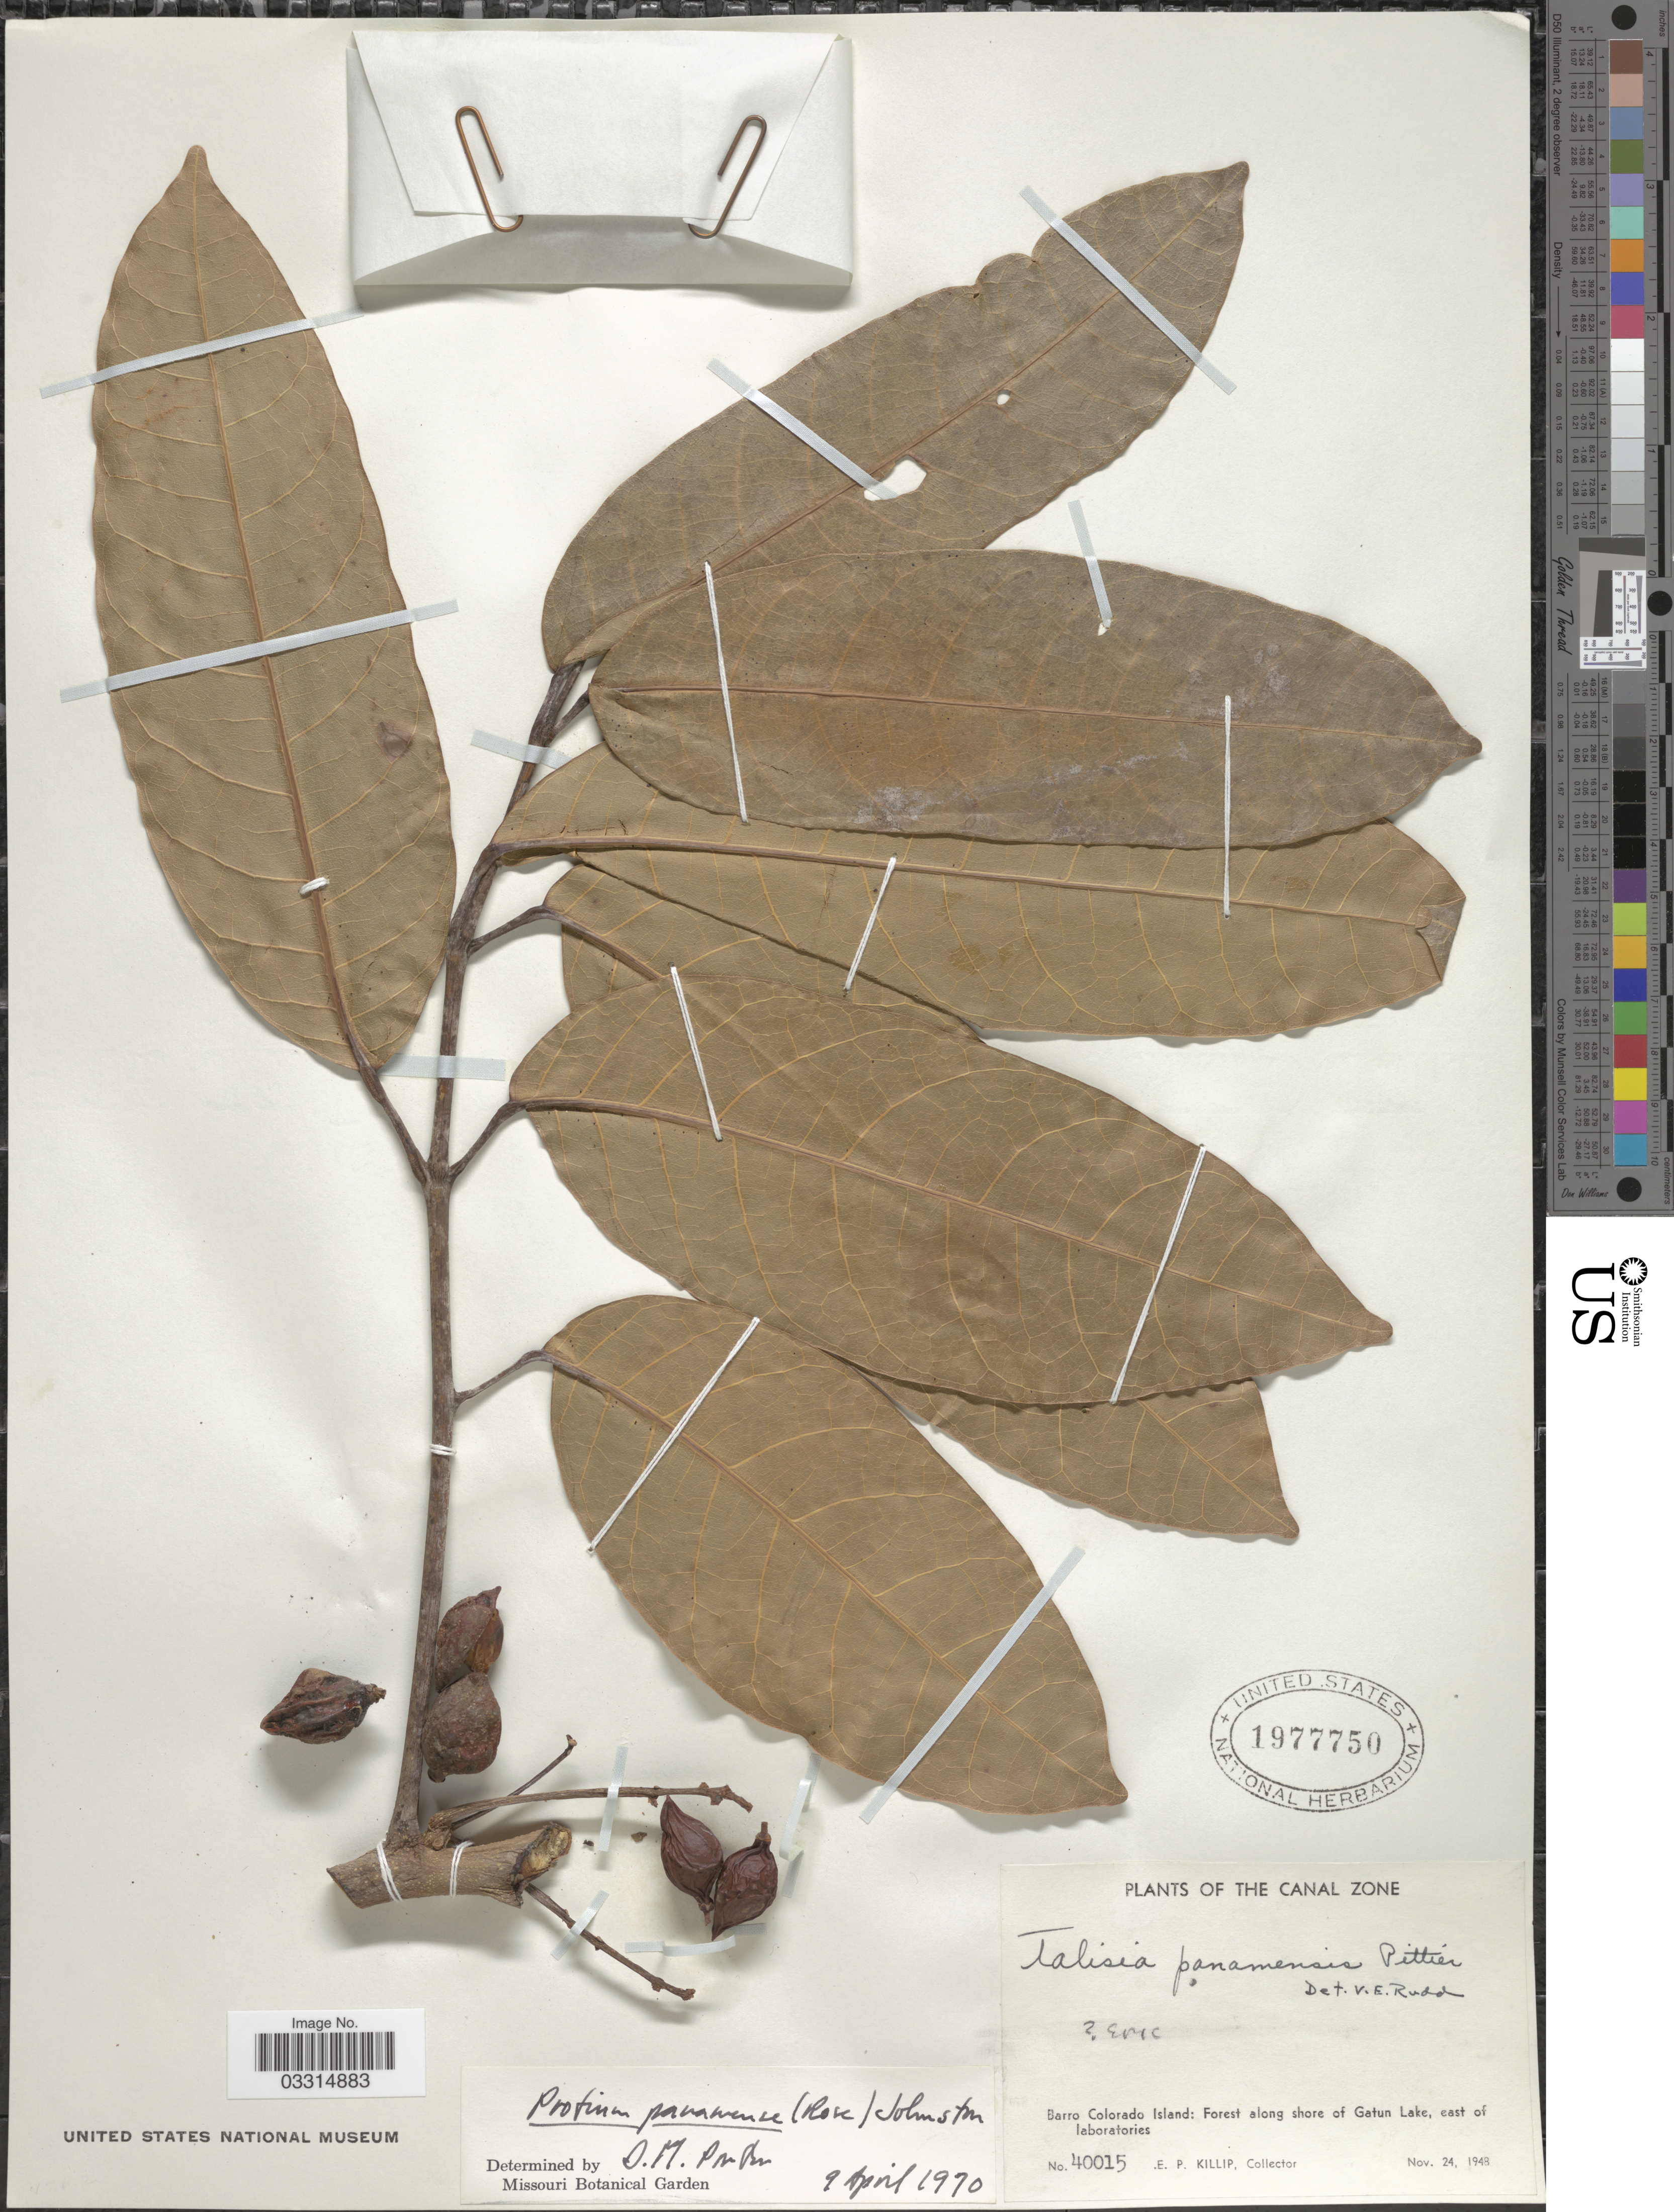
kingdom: Plantae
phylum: Tracheophyta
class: Magnoliopsida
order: Sapindales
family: Burseraceae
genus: Protium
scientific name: Protium panamense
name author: (Rose) I.M. Johnst.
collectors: E. P. Killip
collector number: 40015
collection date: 1948-11-24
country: Panama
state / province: Panamá Oeste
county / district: Canal Zone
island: Barro Colorado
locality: Canal Zone. Barro Colorado Island: Forest along shore of Gatun Lake, east of laboratories.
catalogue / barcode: US 1977750